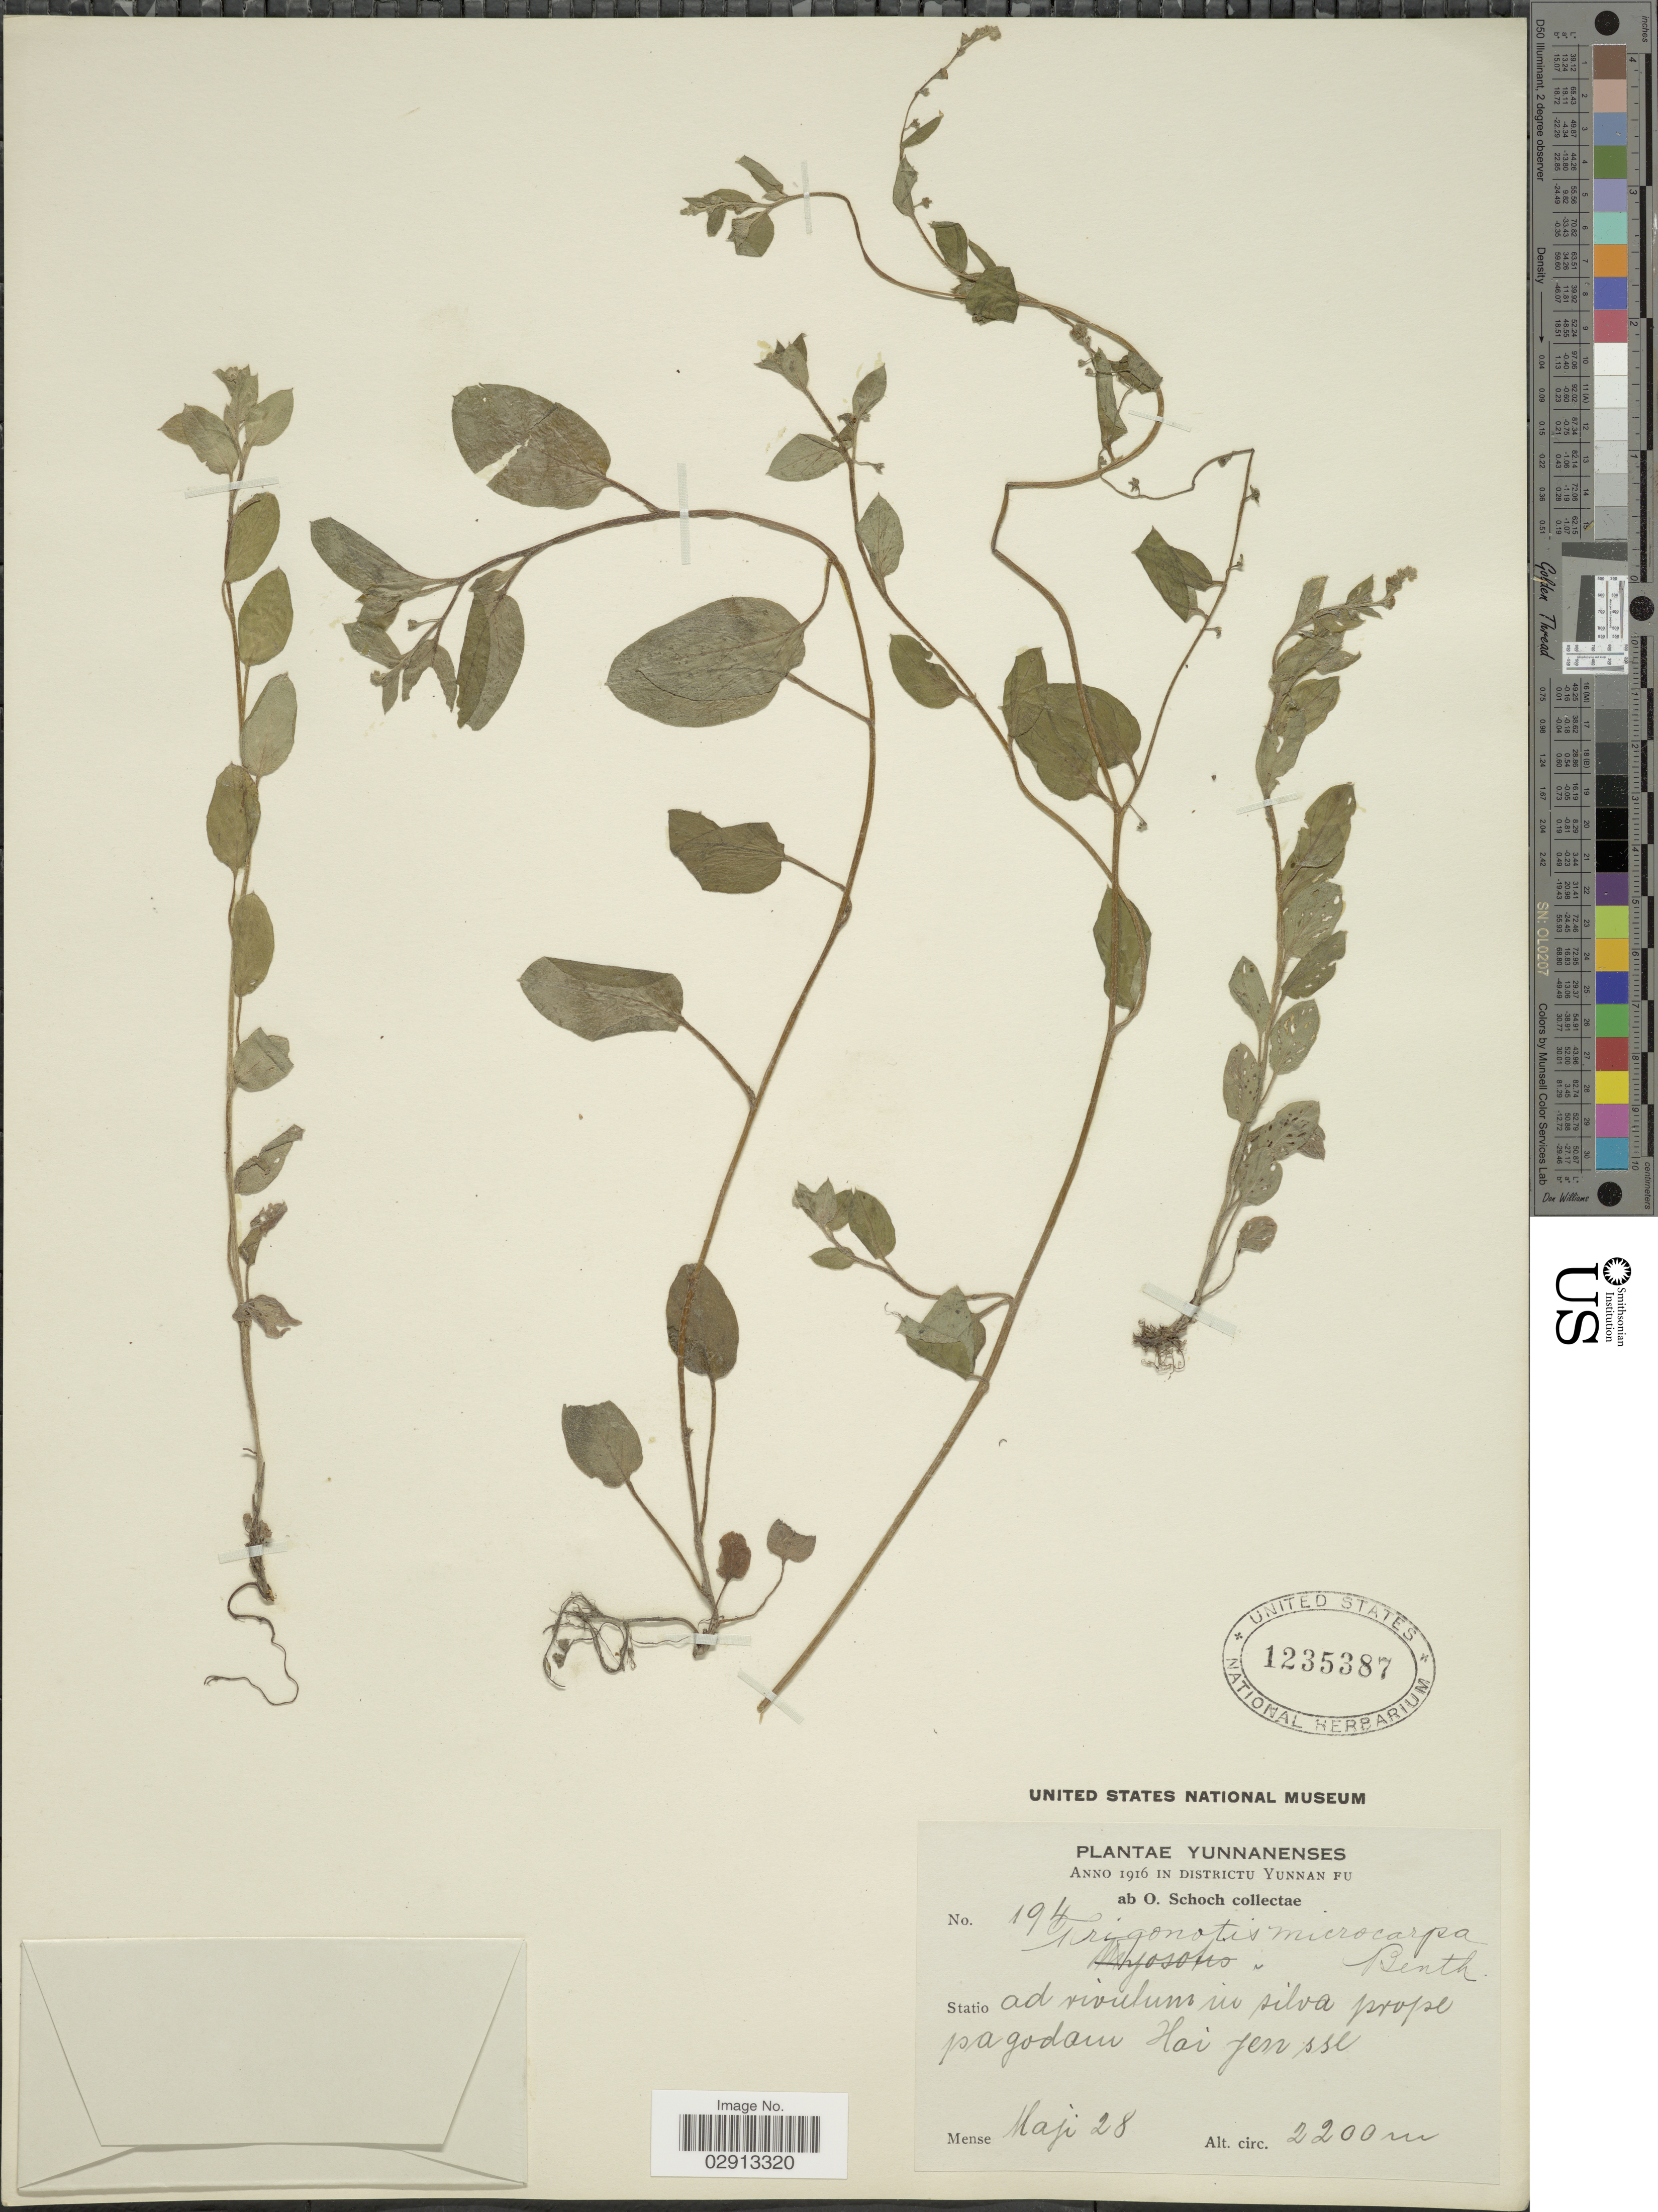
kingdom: Plantae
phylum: Tracheophyta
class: Magnoliopsida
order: Boraginales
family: Boraginaceae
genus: Trigonotis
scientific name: Trigonotis microcarpa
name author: (DC.) Benth. ex C.B. Clarke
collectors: O. Schoch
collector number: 194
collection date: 1916-05-28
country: China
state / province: Yunnan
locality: Yunnanenses. In Districtu Yunnan Fu. Ad rivulum in silva prope pagodam Hai Jen sse. [interpreted]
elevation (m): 2200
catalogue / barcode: US 1235387